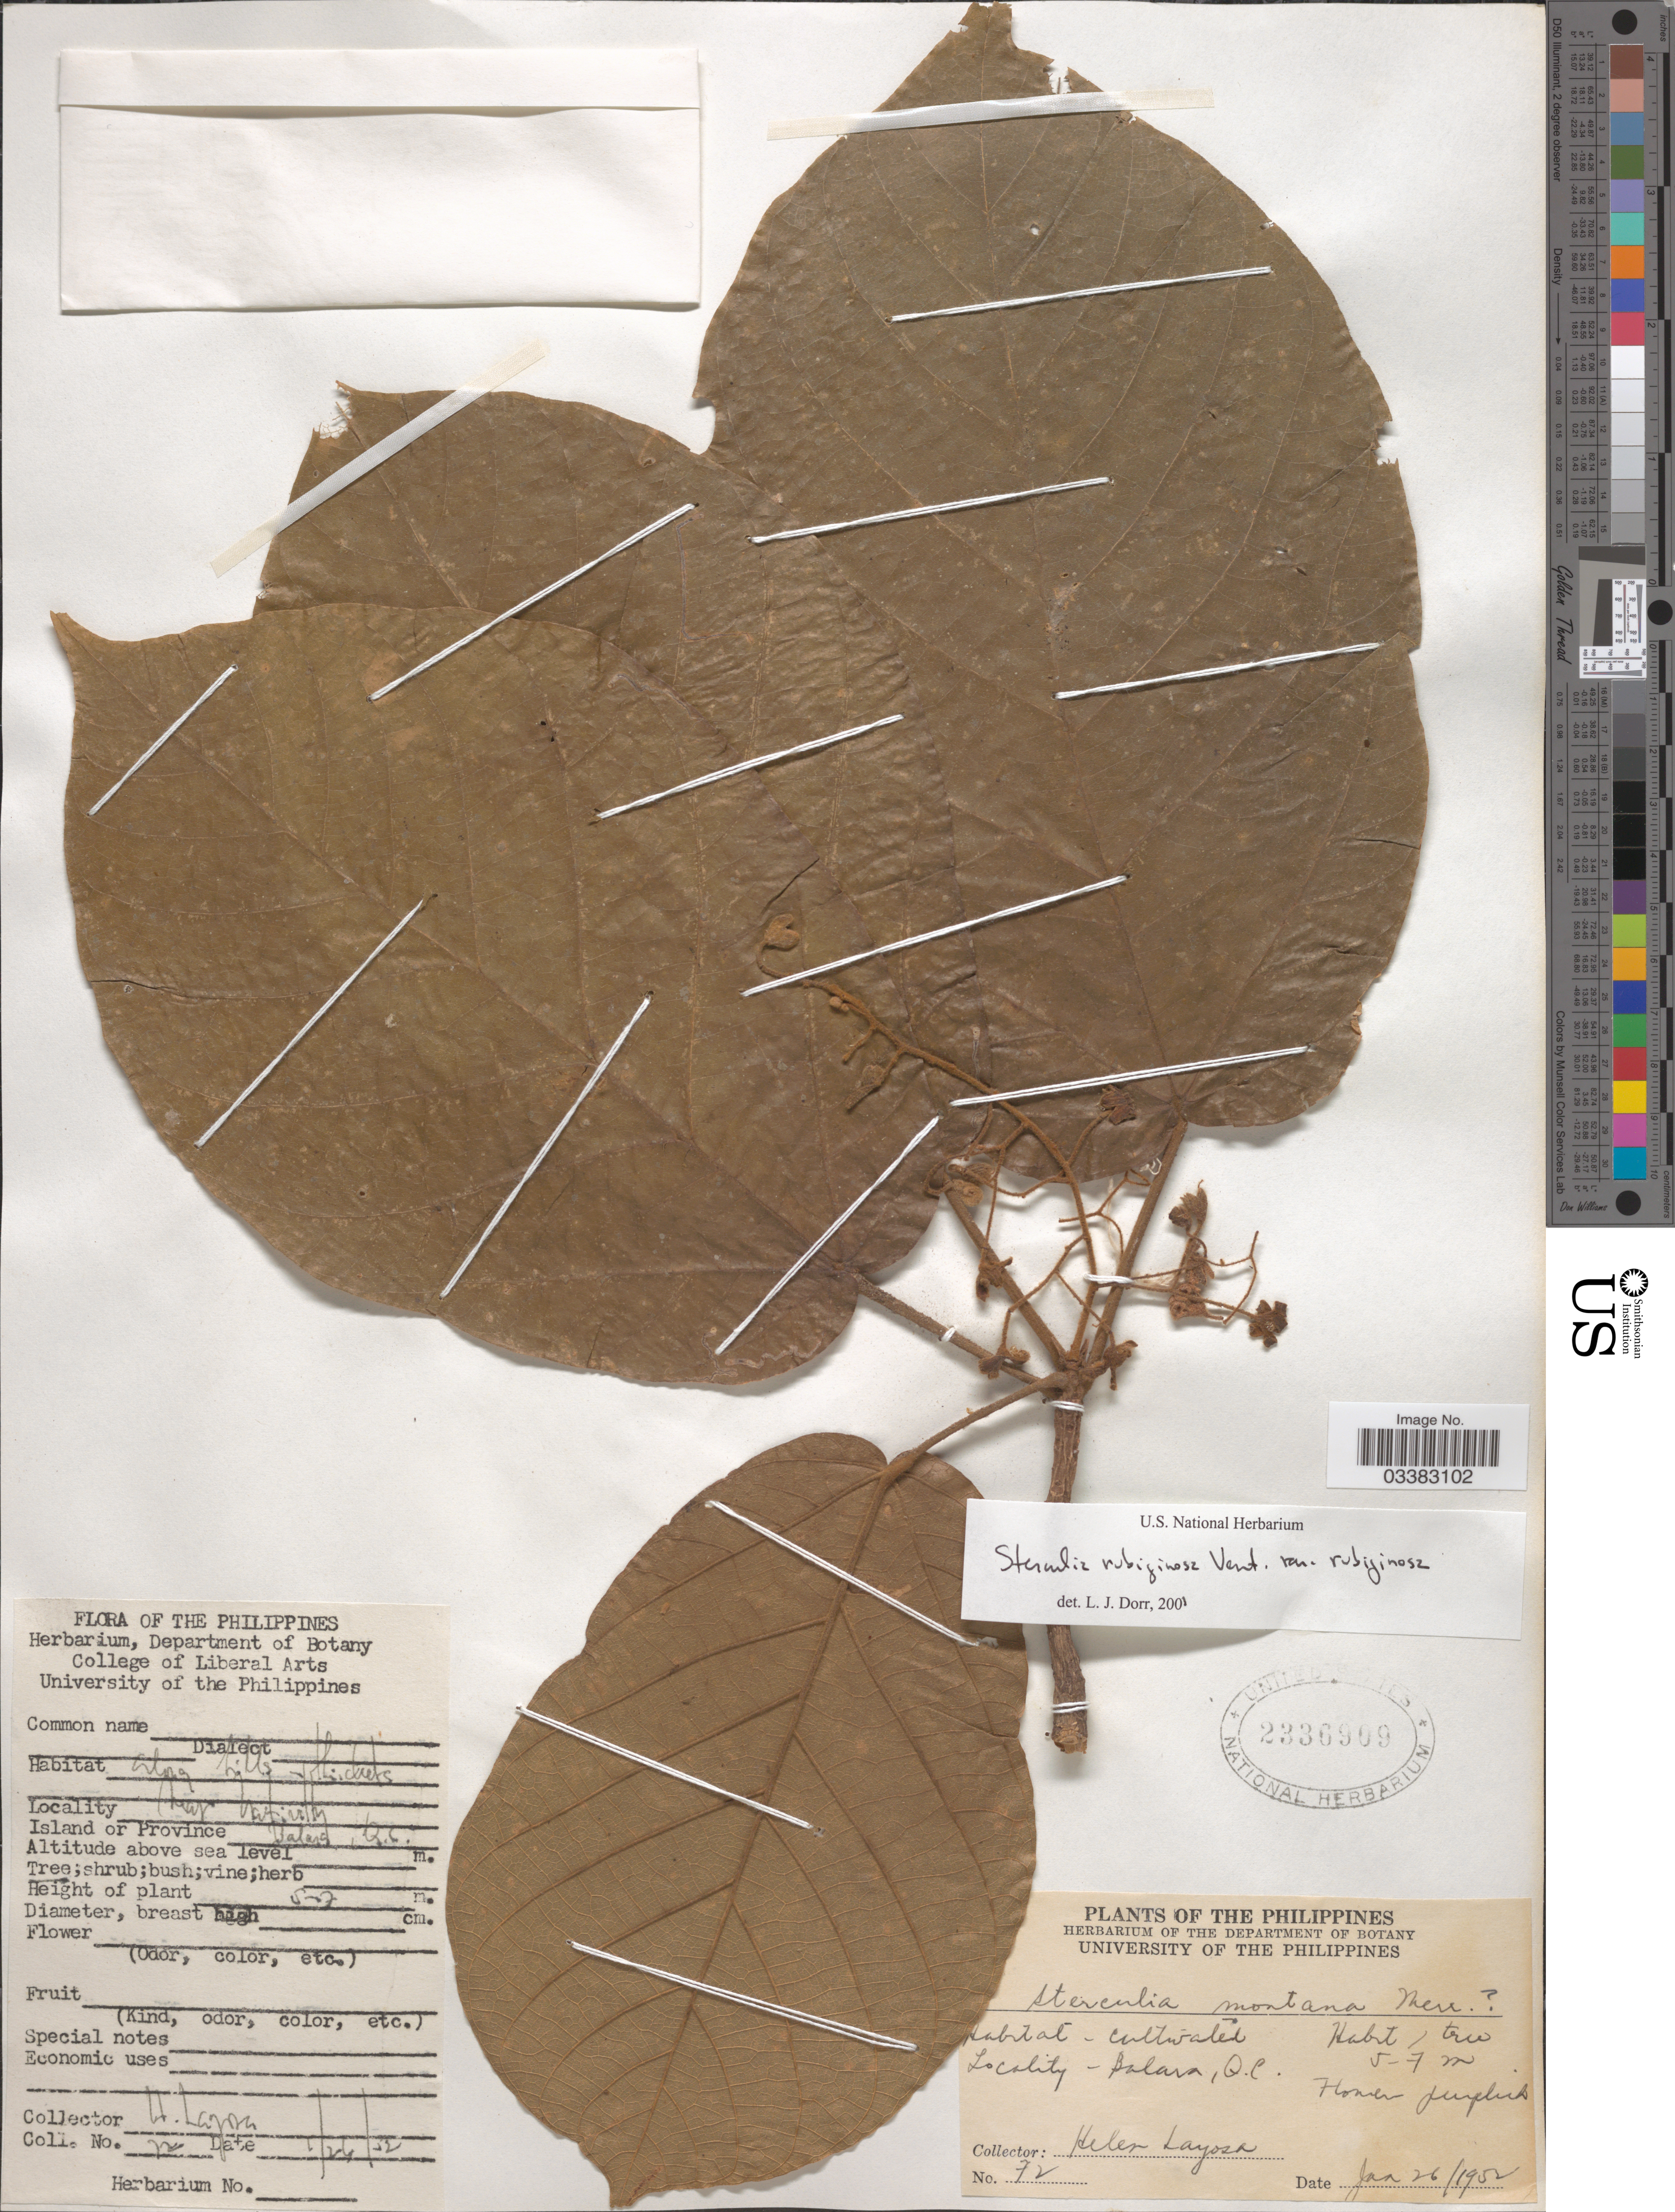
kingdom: Plantae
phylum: Tracheophyta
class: Magnoliopsida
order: Malvales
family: Malvaceae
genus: Sterculia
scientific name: Sterculia rubiginosa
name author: Vent.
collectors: H. Layosa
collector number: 72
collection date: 1952-01-26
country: Philippines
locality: Island or Province Balara, O.C.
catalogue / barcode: US 2336909